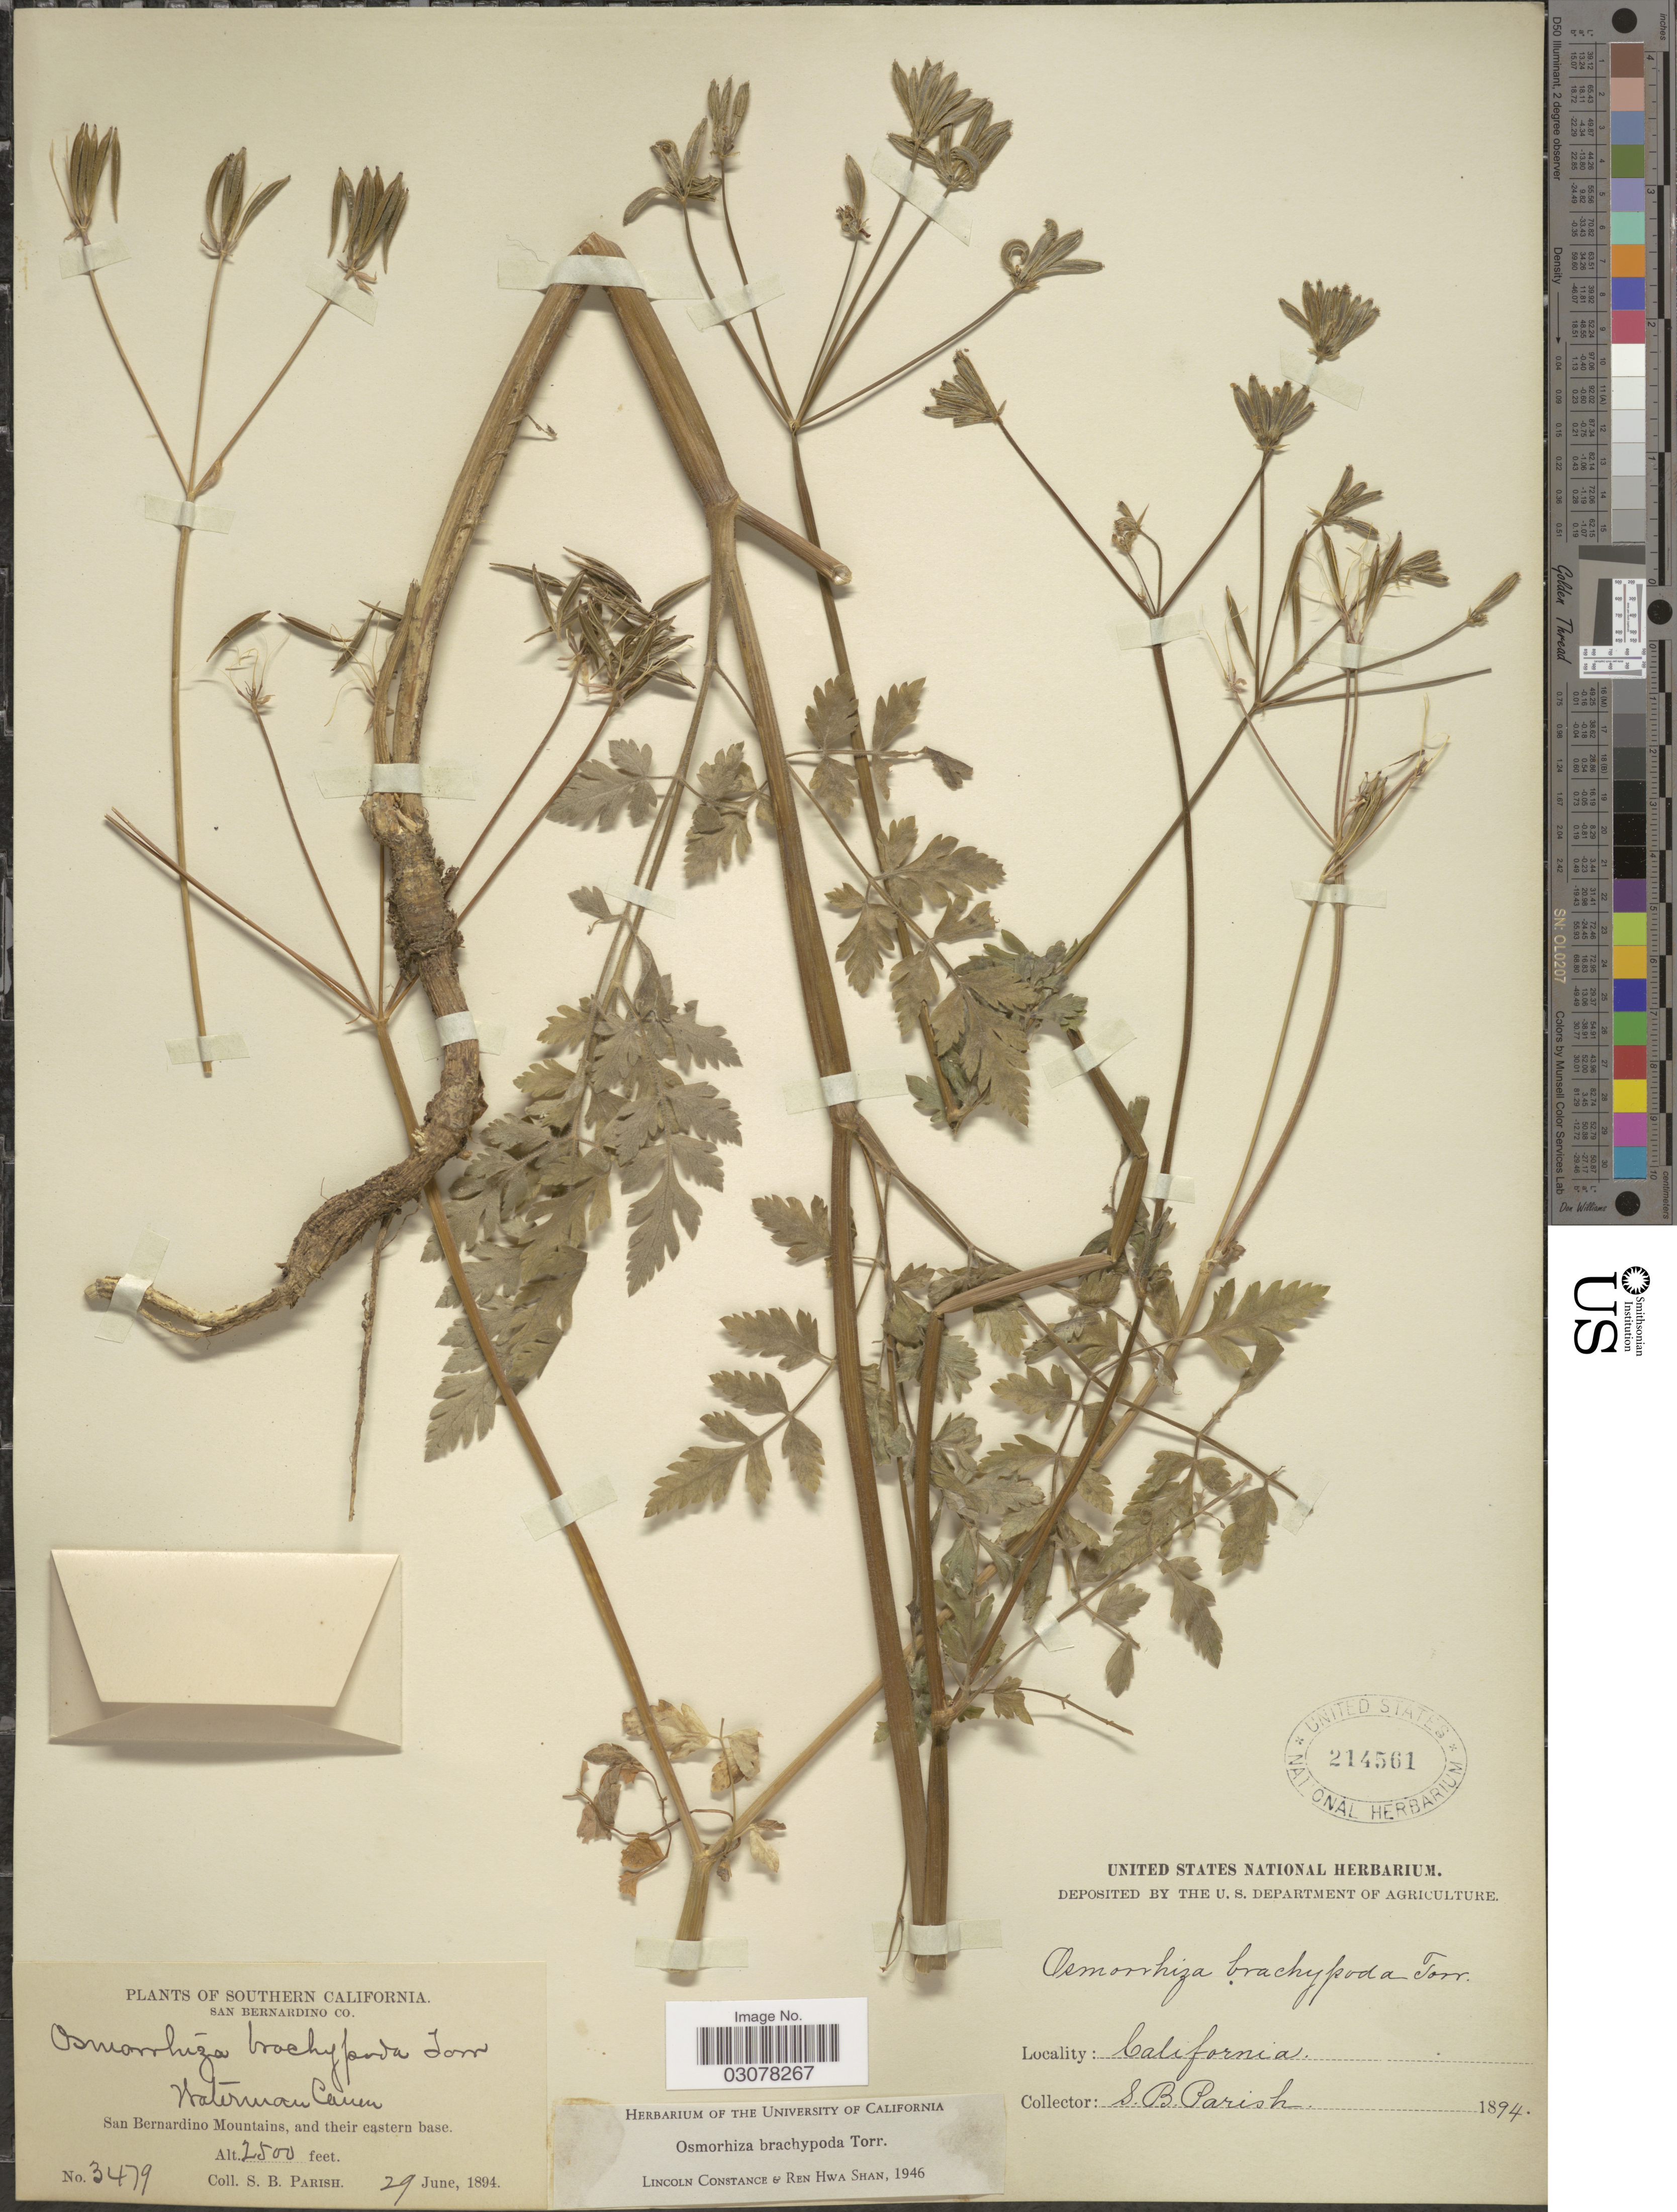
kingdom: Plantae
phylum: Tracheophyta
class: Magnoliopsida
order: Apiales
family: Apiaceae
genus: Osmorhiza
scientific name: Osmorhiza brachypoda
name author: Torr. ex Durand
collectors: S. B. Parish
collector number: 3479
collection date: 1894-06-29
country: United States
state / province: California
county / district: San Bernardino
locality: Southern California. San Bernardino Co. Waterman Canon. San Bernardino Mountains, and their eastern base.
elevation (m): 762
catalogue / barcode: US 214561